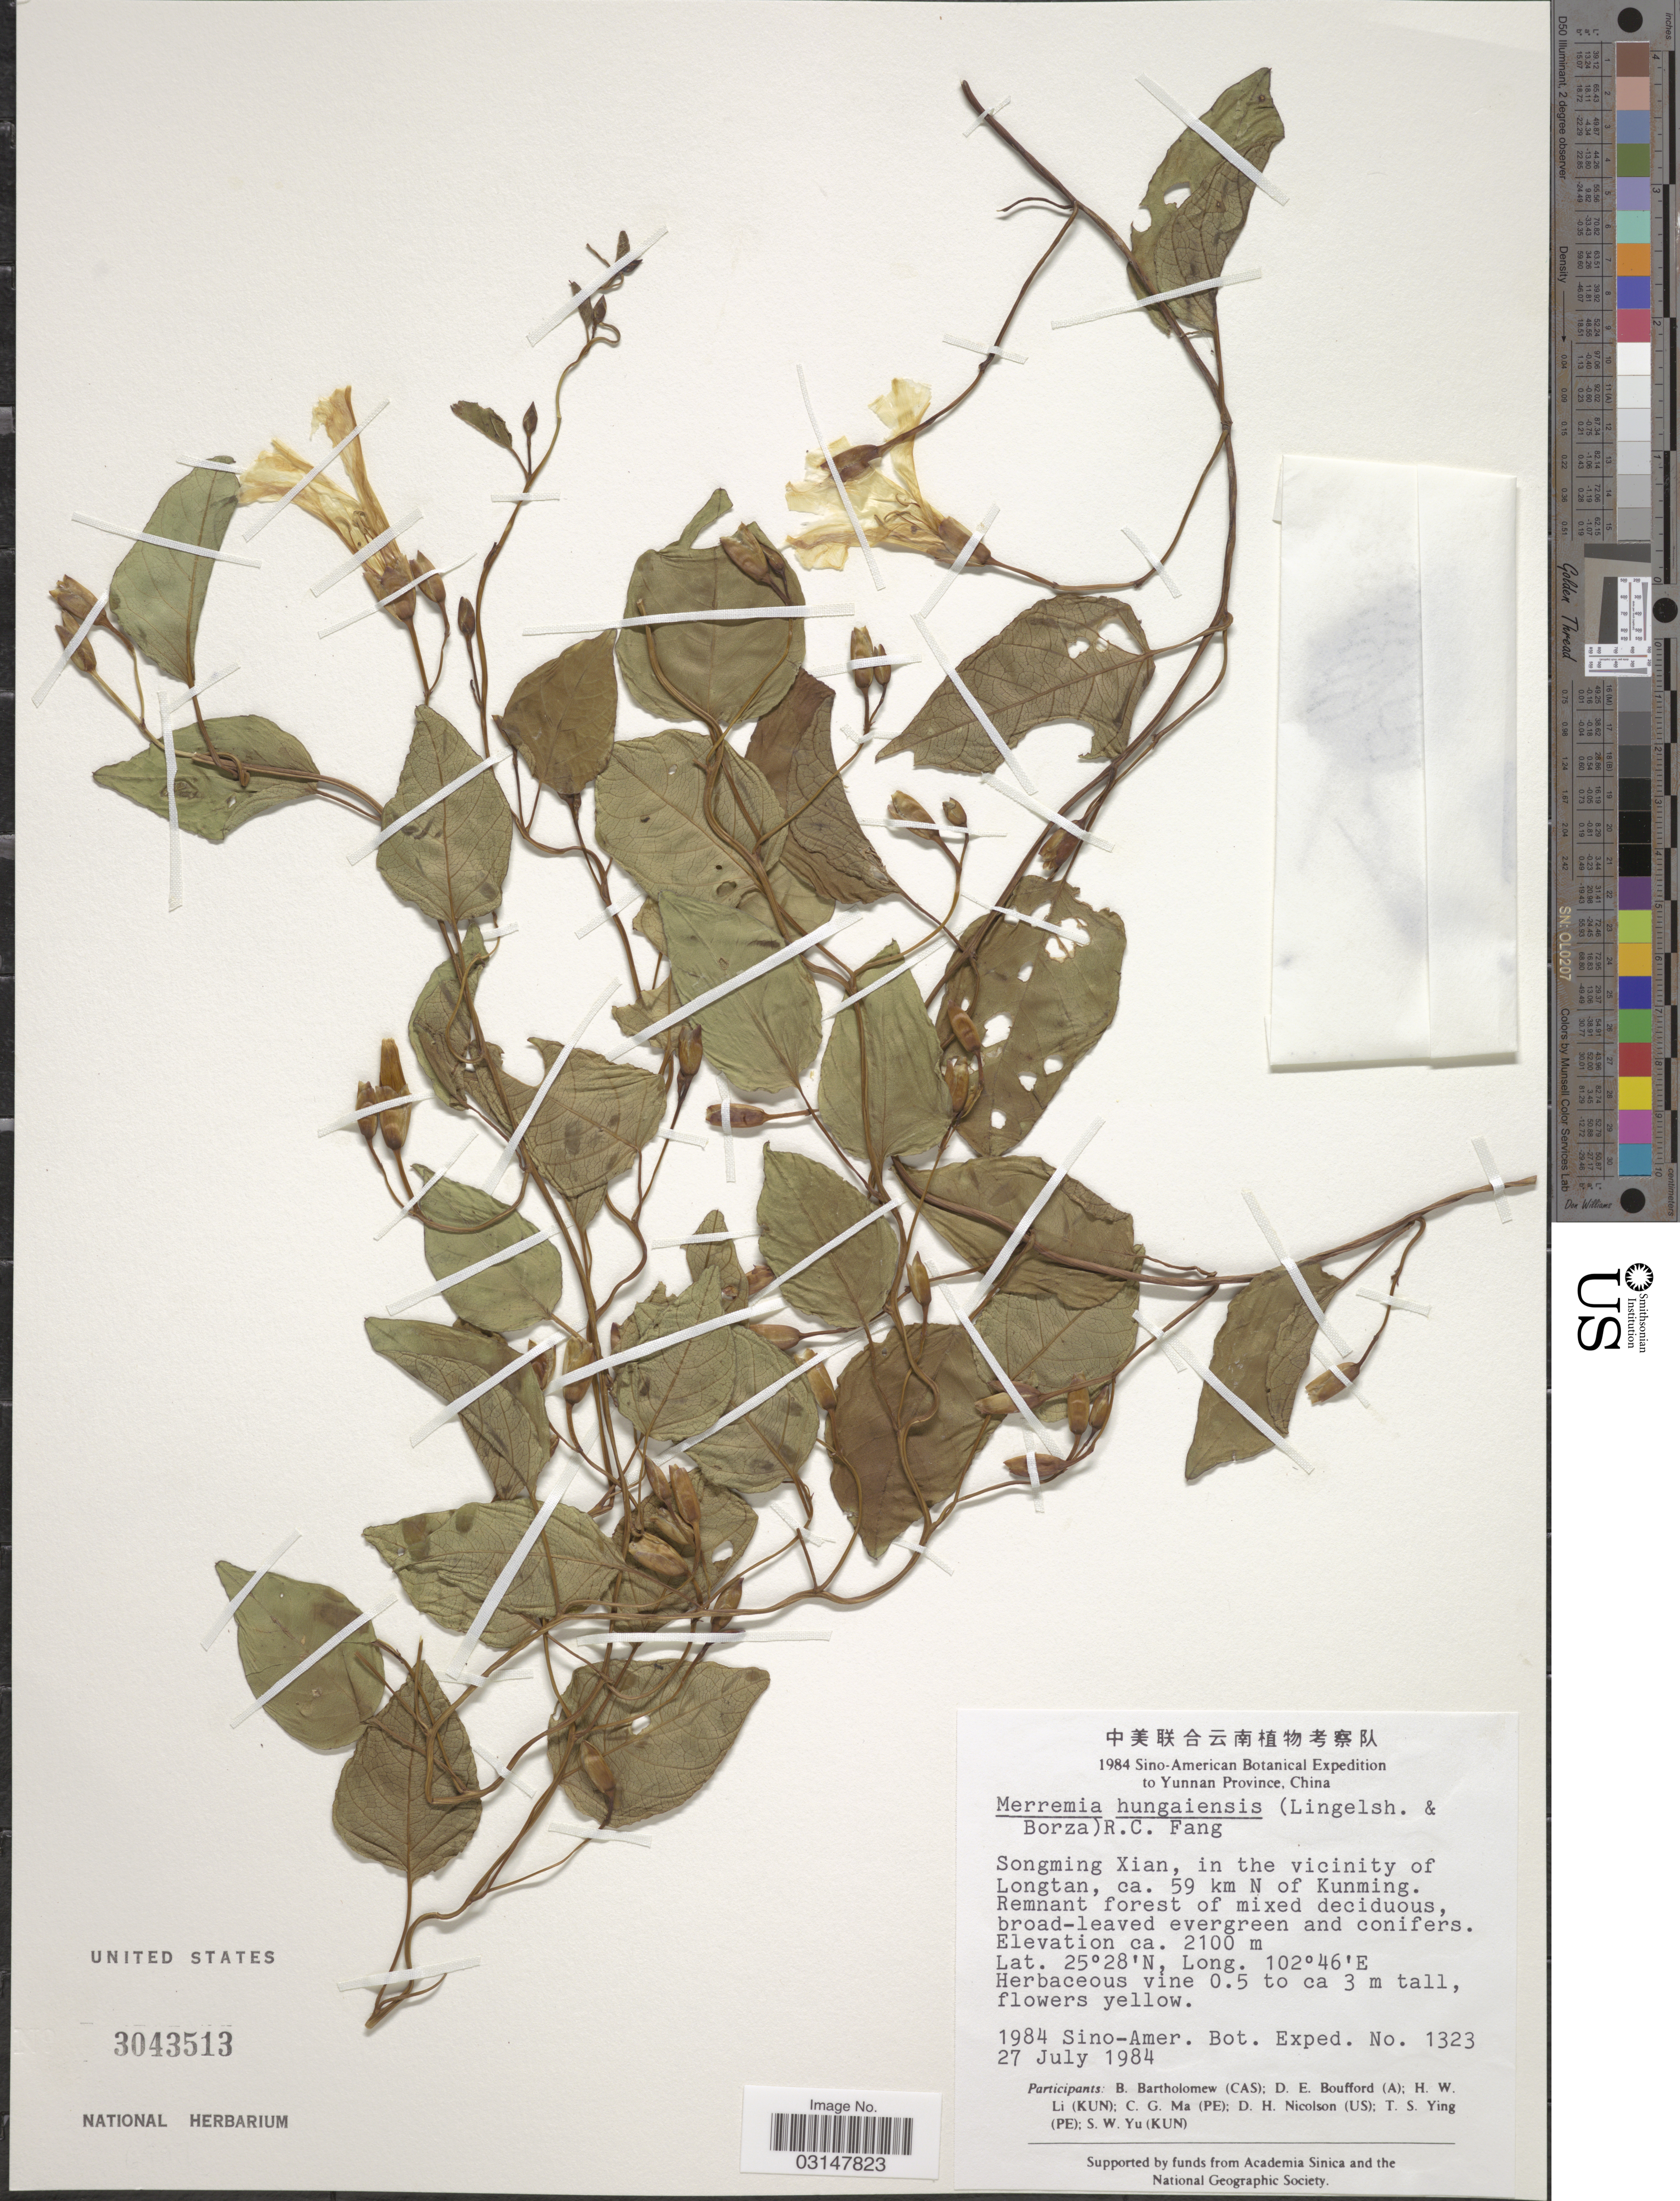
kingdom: Plantae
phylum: Tracheophyta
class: Magnoliopsida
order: Solanales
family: Convolvulaceae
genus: Merremia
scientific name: Merremia hungaiensis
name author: (Lingelsh. & Borza) R.C. Fang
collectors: Sino-Amer. Bot. Exped. 1984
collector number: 1323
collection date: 1984-07-27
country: China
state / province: Yunnan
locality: Songming Xian, in the vicinity of Longtan, ca. 59 km N of Kunming.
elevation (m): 2100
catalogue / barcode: US 3043513